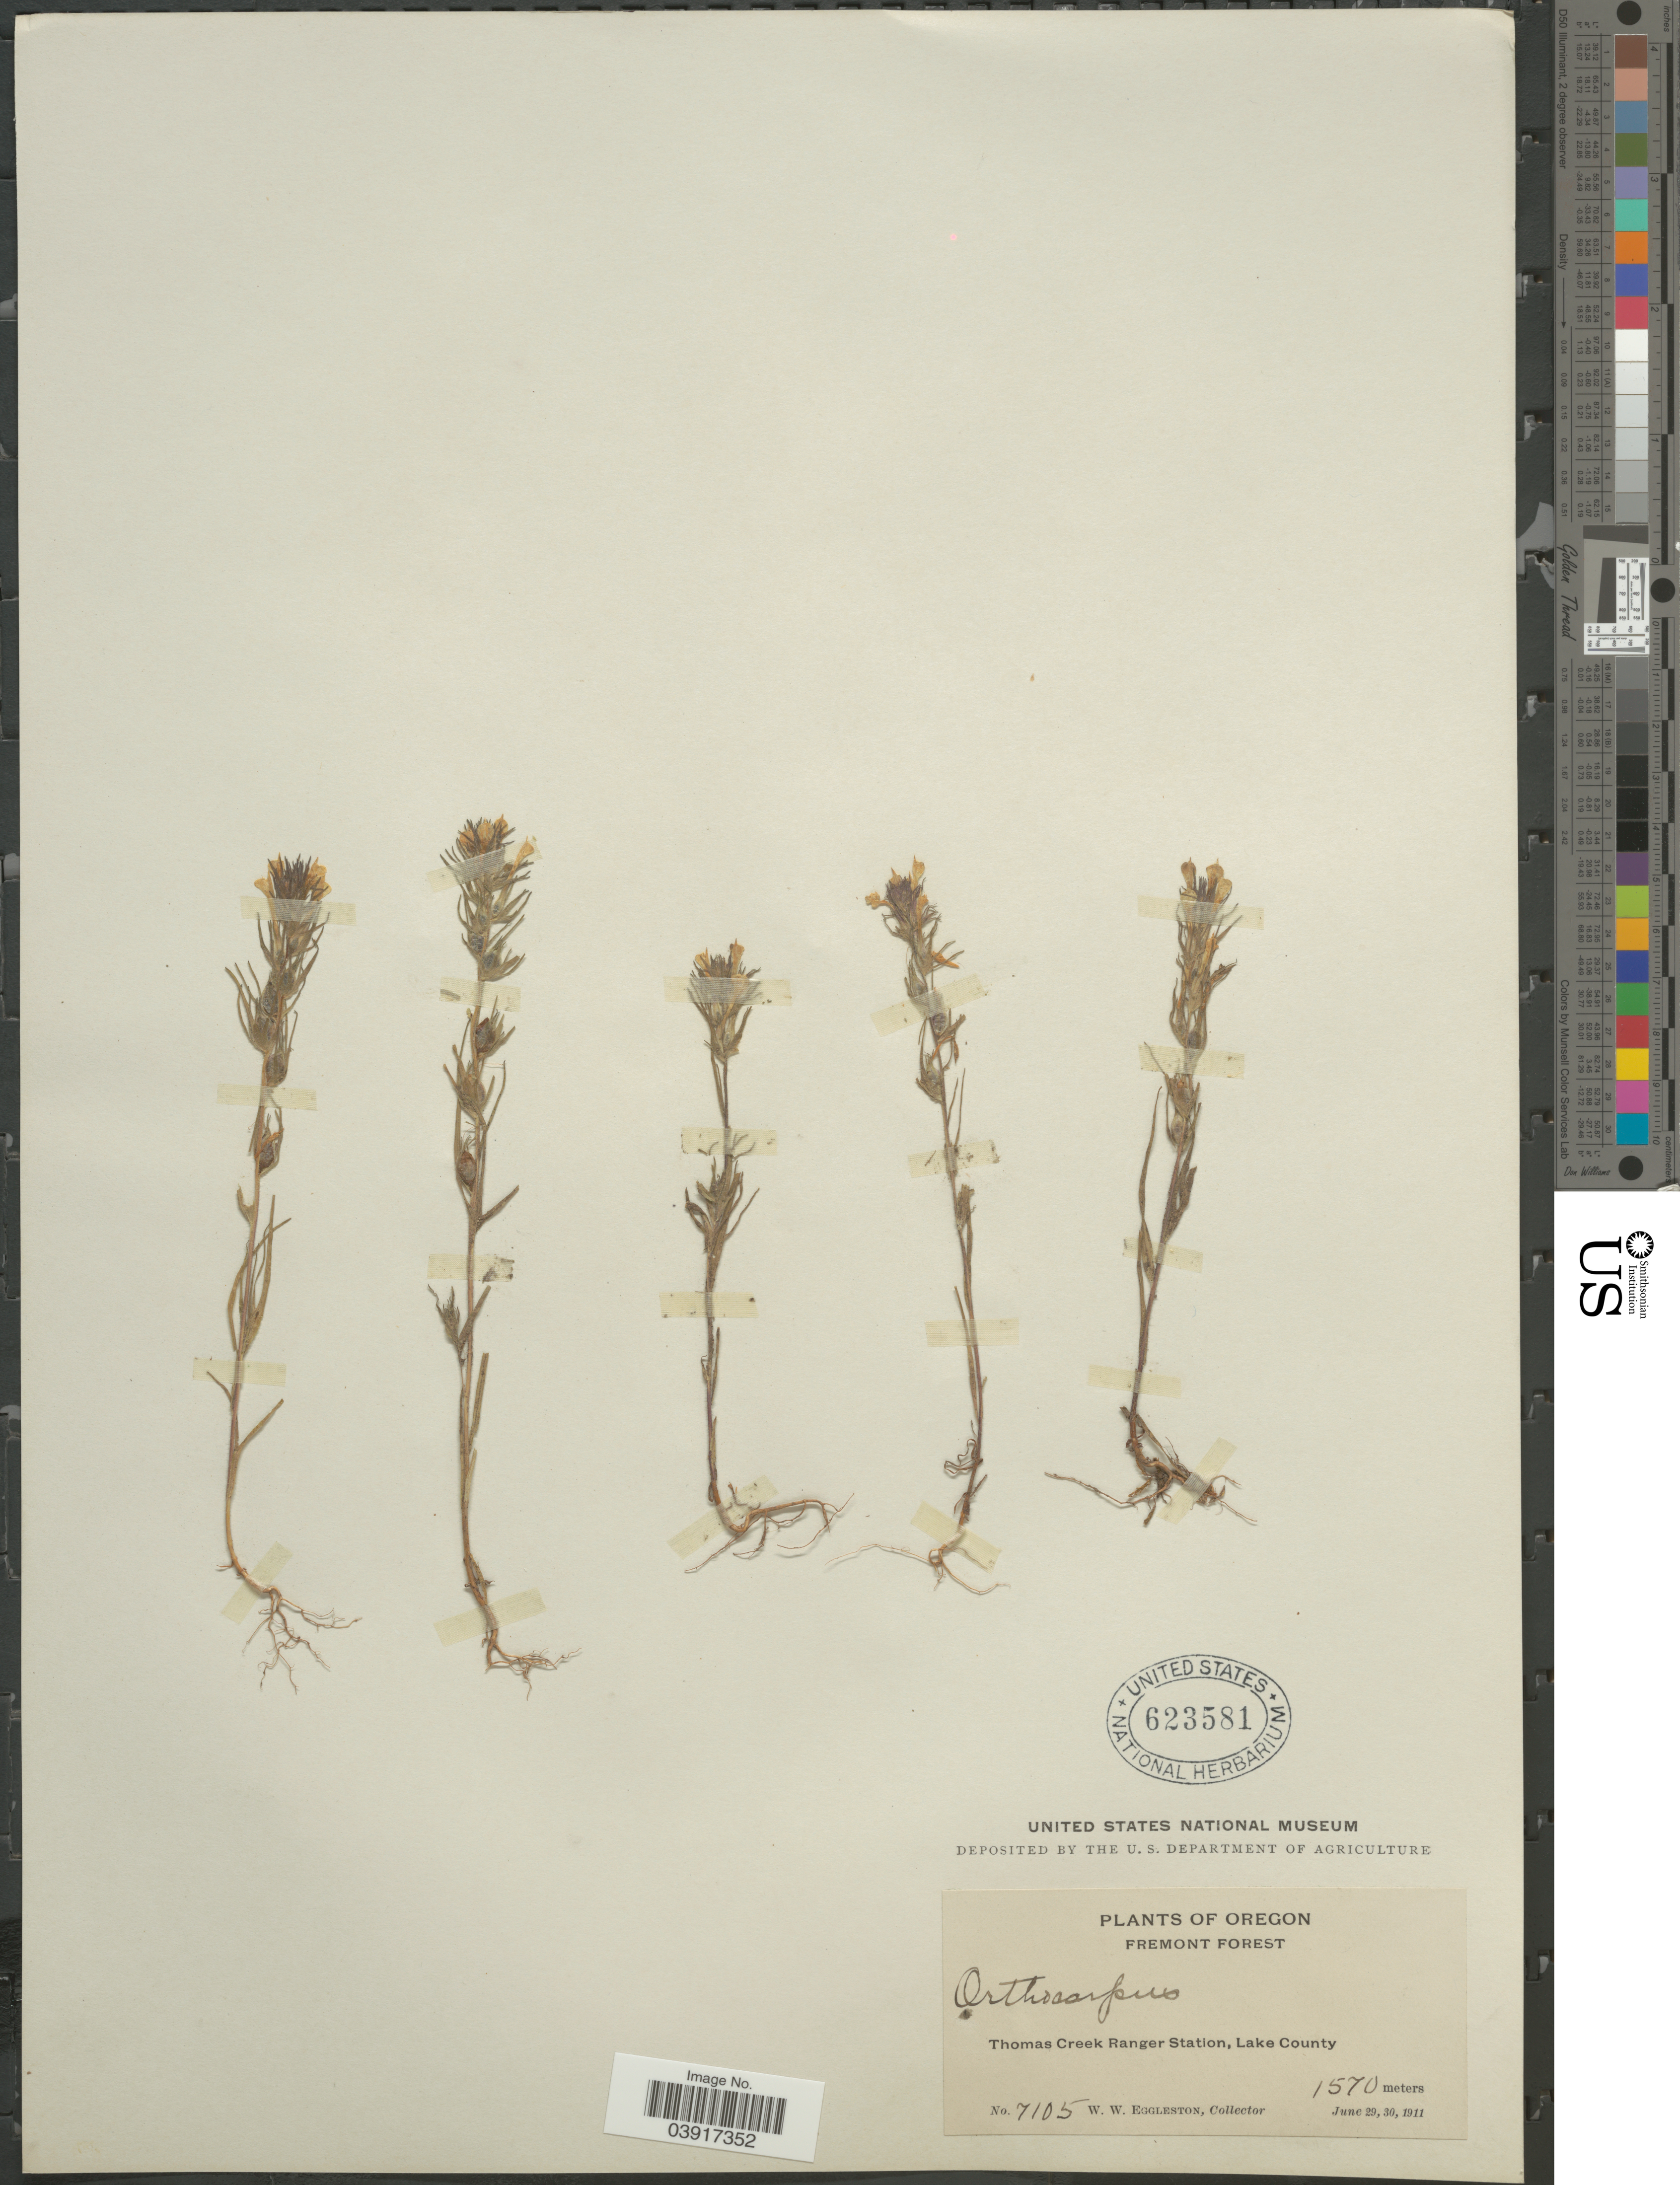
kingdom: Plantae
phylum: Tracheophyta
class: Magnoliopsida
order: Lamiales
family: Orobanchaceae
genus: Orthocarpus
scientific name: Orthocarpus hispidus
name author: Benth.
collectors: W. W. Eggleston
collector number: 7105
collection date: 1911-06-29/1911-06-30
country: United States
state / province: Oregon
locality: Fremont Forest. Thomas Creek ranger Station, Lake County.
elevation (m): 1570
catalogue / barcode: US 623581